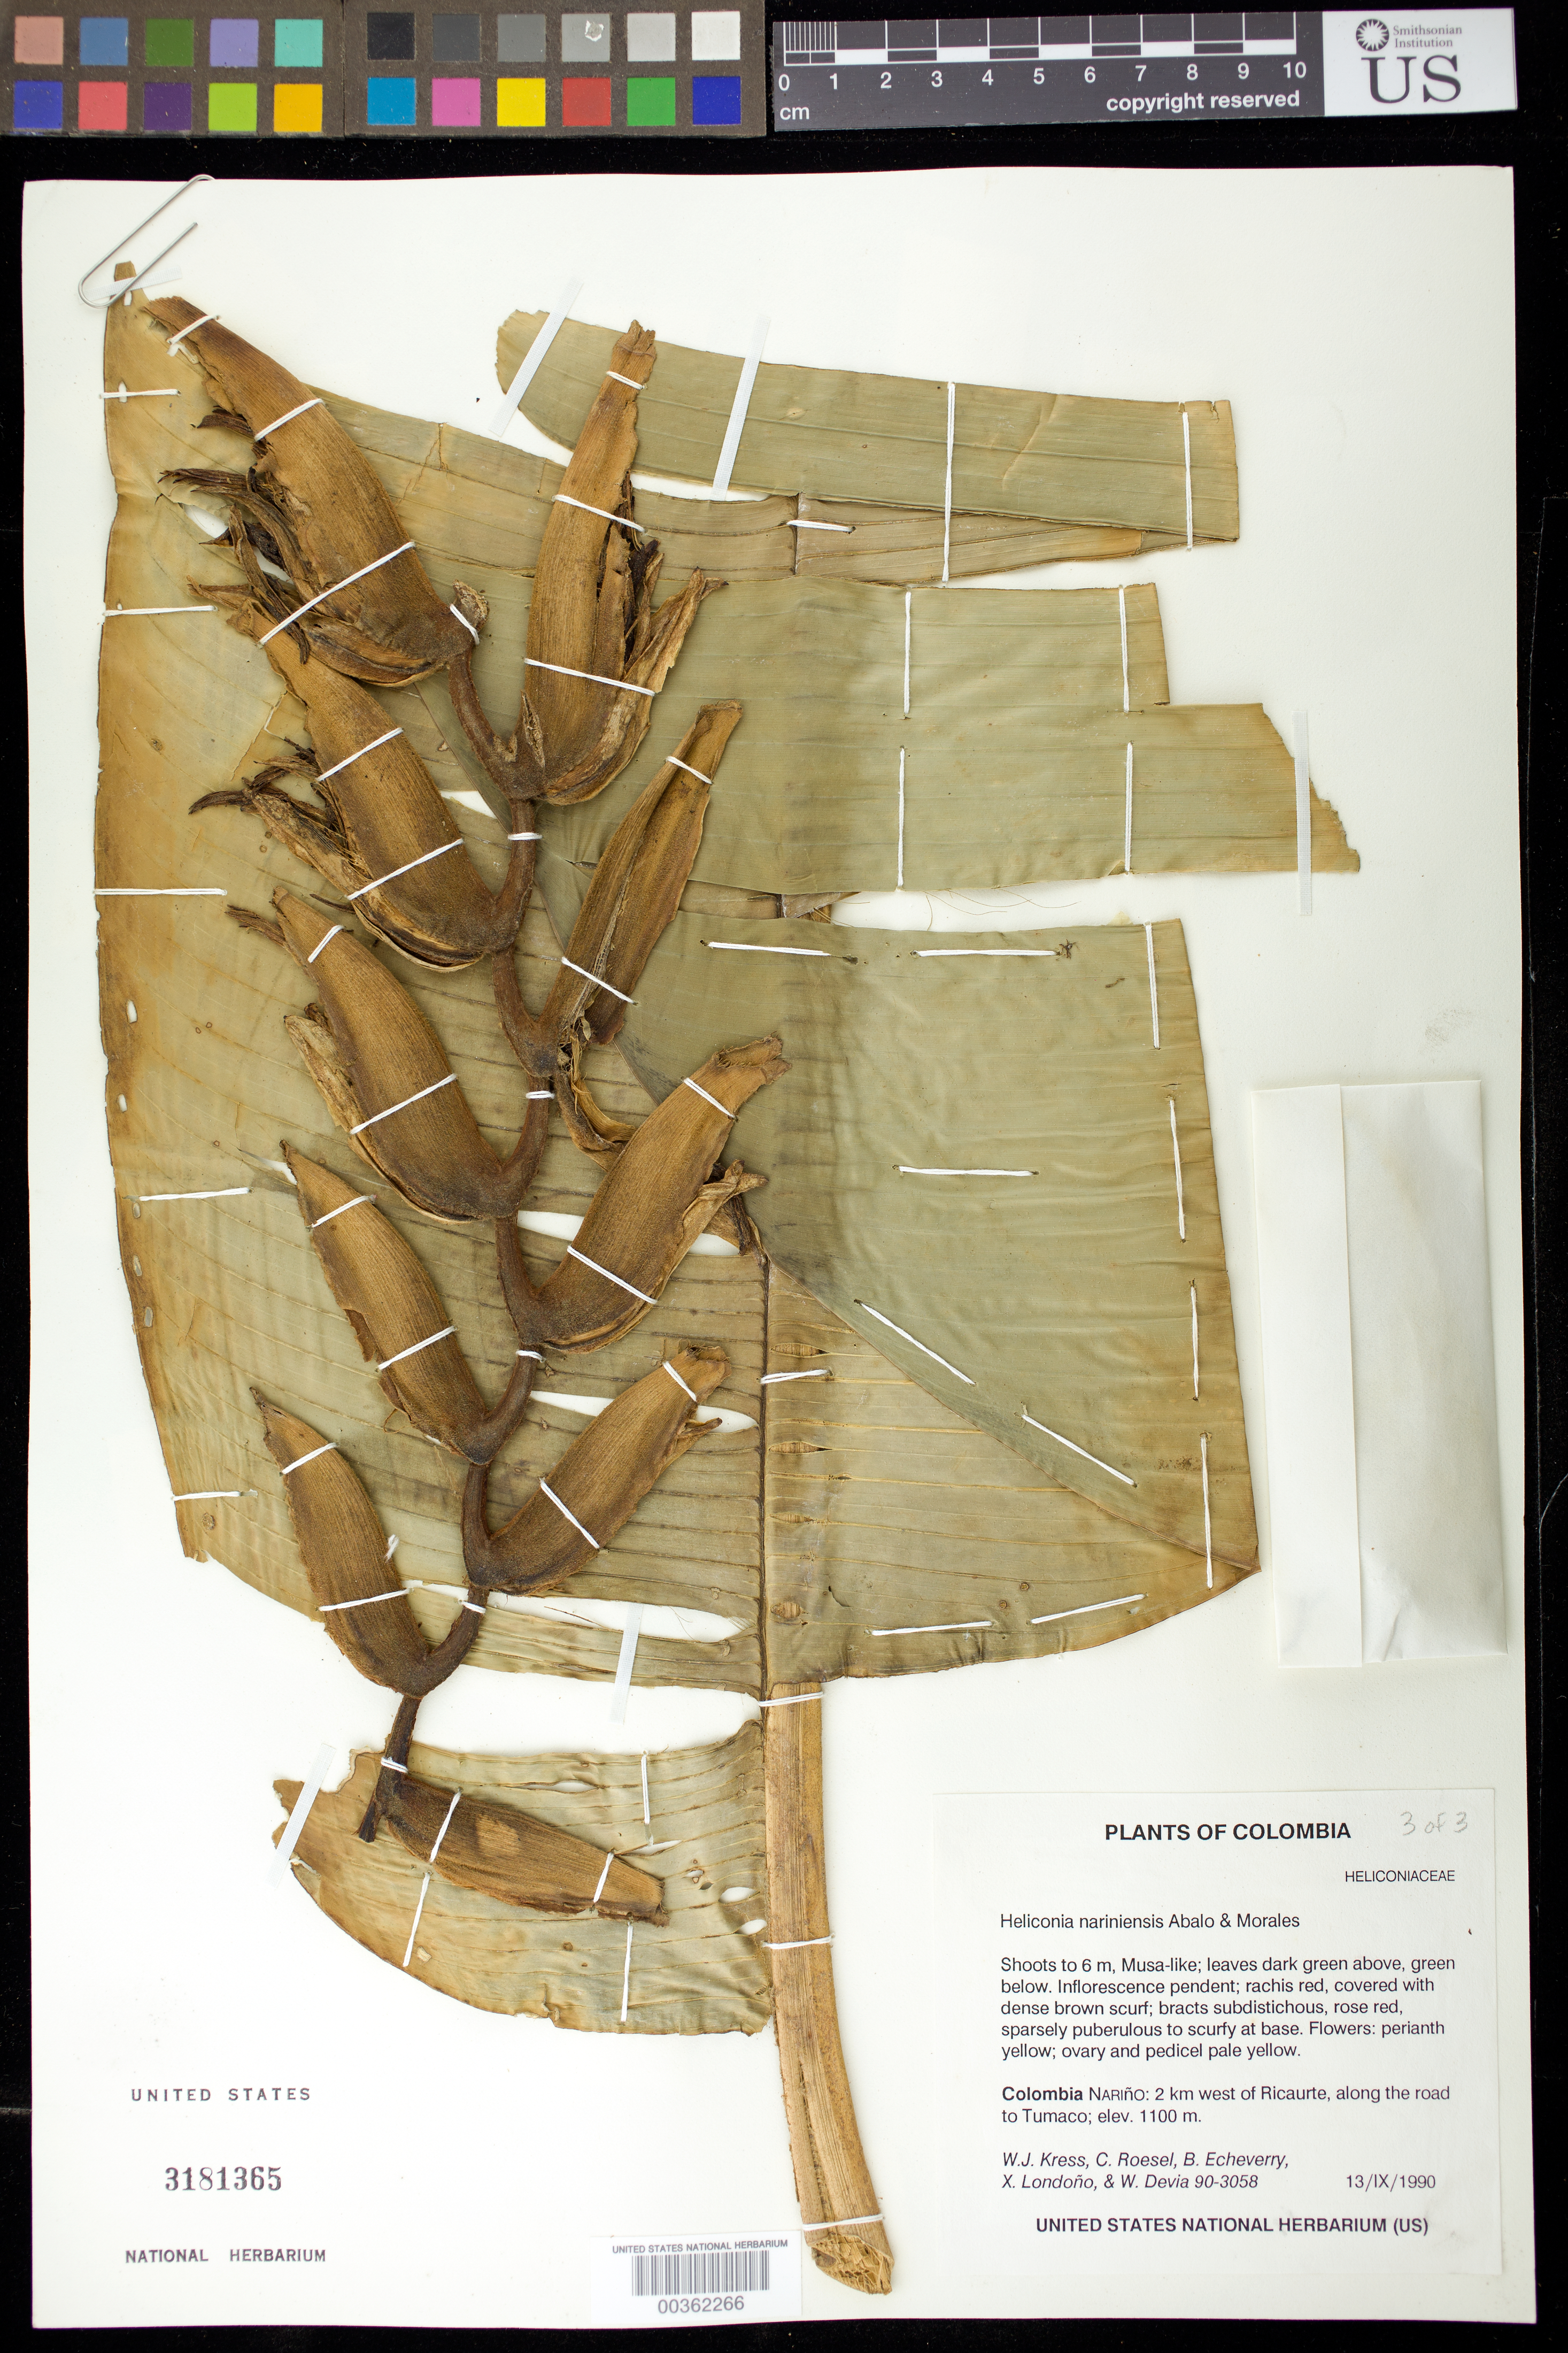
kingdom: Plantae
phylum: Tracheophyta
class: Liliopsida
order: Zingiberales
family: Heliconiaceae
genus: Heliconia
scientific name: Heliconia nariniensis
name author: Abalo & G. Morales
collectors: W. J. Kress, C. S. Roesel, B. Echeverry, X. Londoño & W. Devia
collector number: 90-3058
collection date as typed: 13 Sep 1990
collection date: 1990-09-13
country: Colombia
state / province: Nariño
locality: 2 km W of Ricaurte, along road to Tumaco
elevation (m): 1100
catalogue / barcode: US 3181365